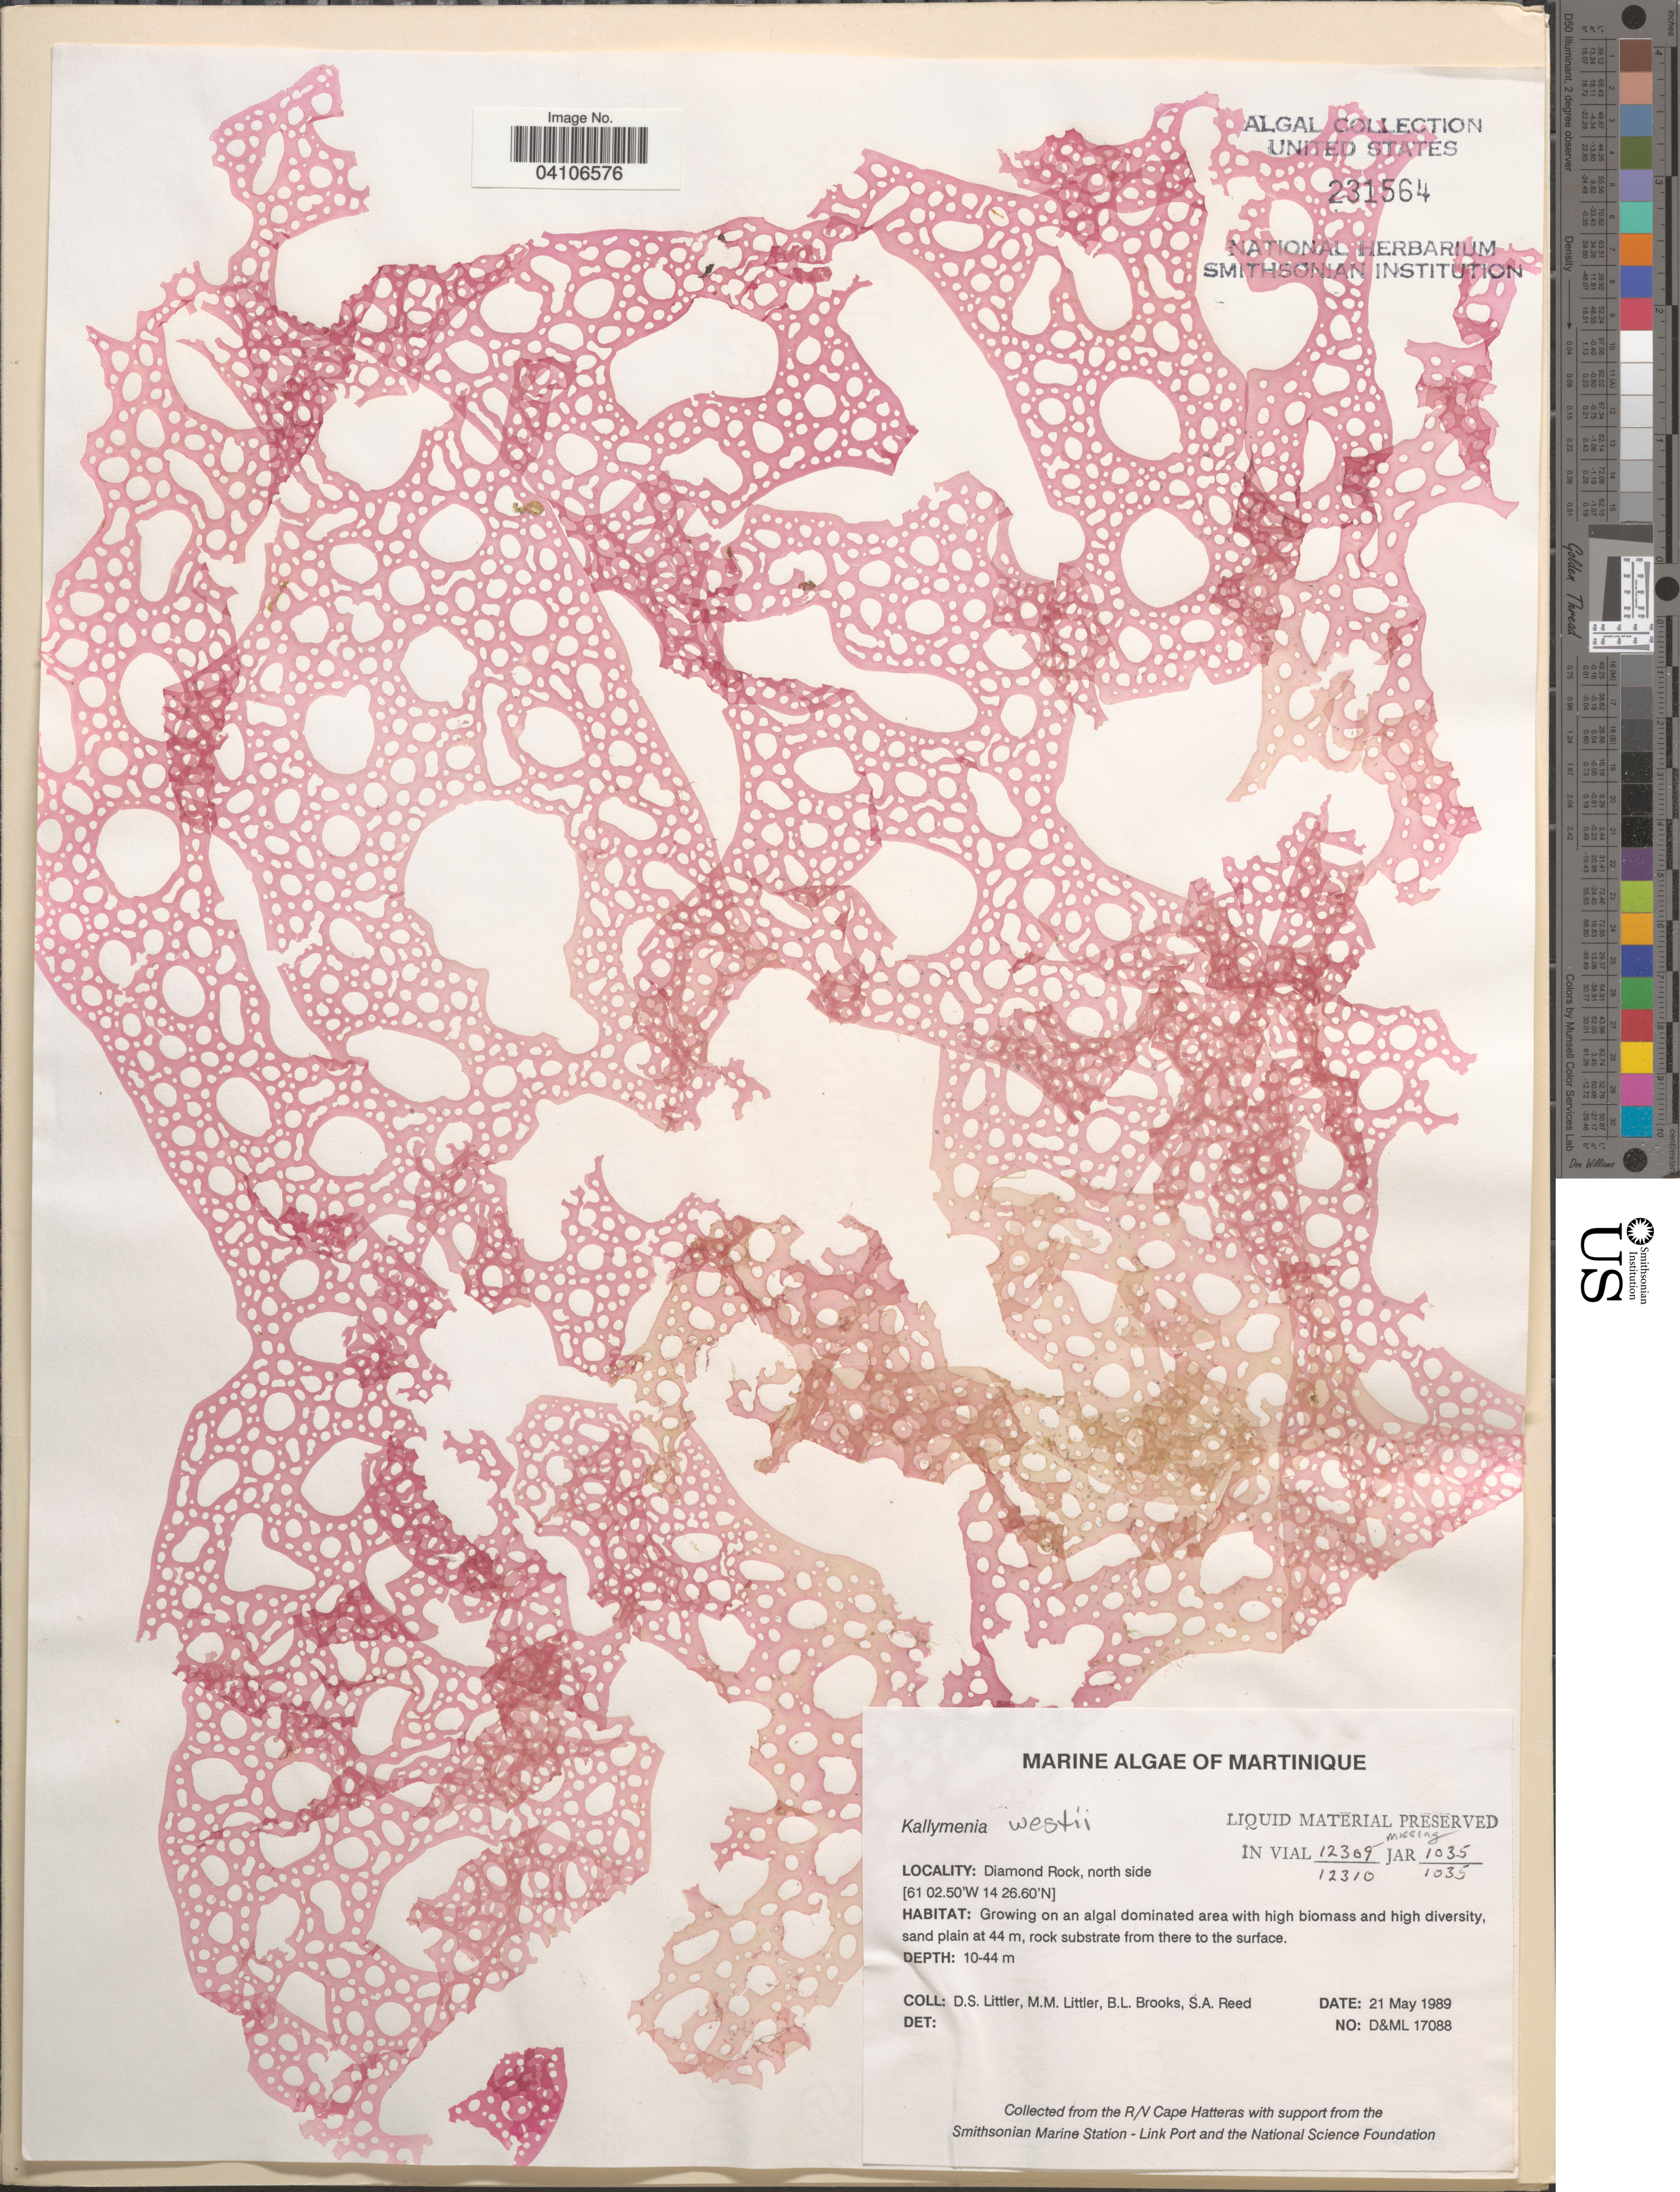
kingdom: Plantae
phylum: Rhodophyta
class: Florideophyceae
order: Gigartinales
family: Kallymeniaceae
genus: Austrokallymenia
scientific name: Austrokallymenia westii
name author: (Ganesan) C.W. Schneid. & G.W. Saunders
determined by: Algae name updating Project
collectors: D. S. Littler, B. Brooks & S. Reed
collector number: D&ML 17088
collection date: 1989-05-21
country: Martinique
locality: Diamond Rock, north side.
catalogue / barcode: US 231563